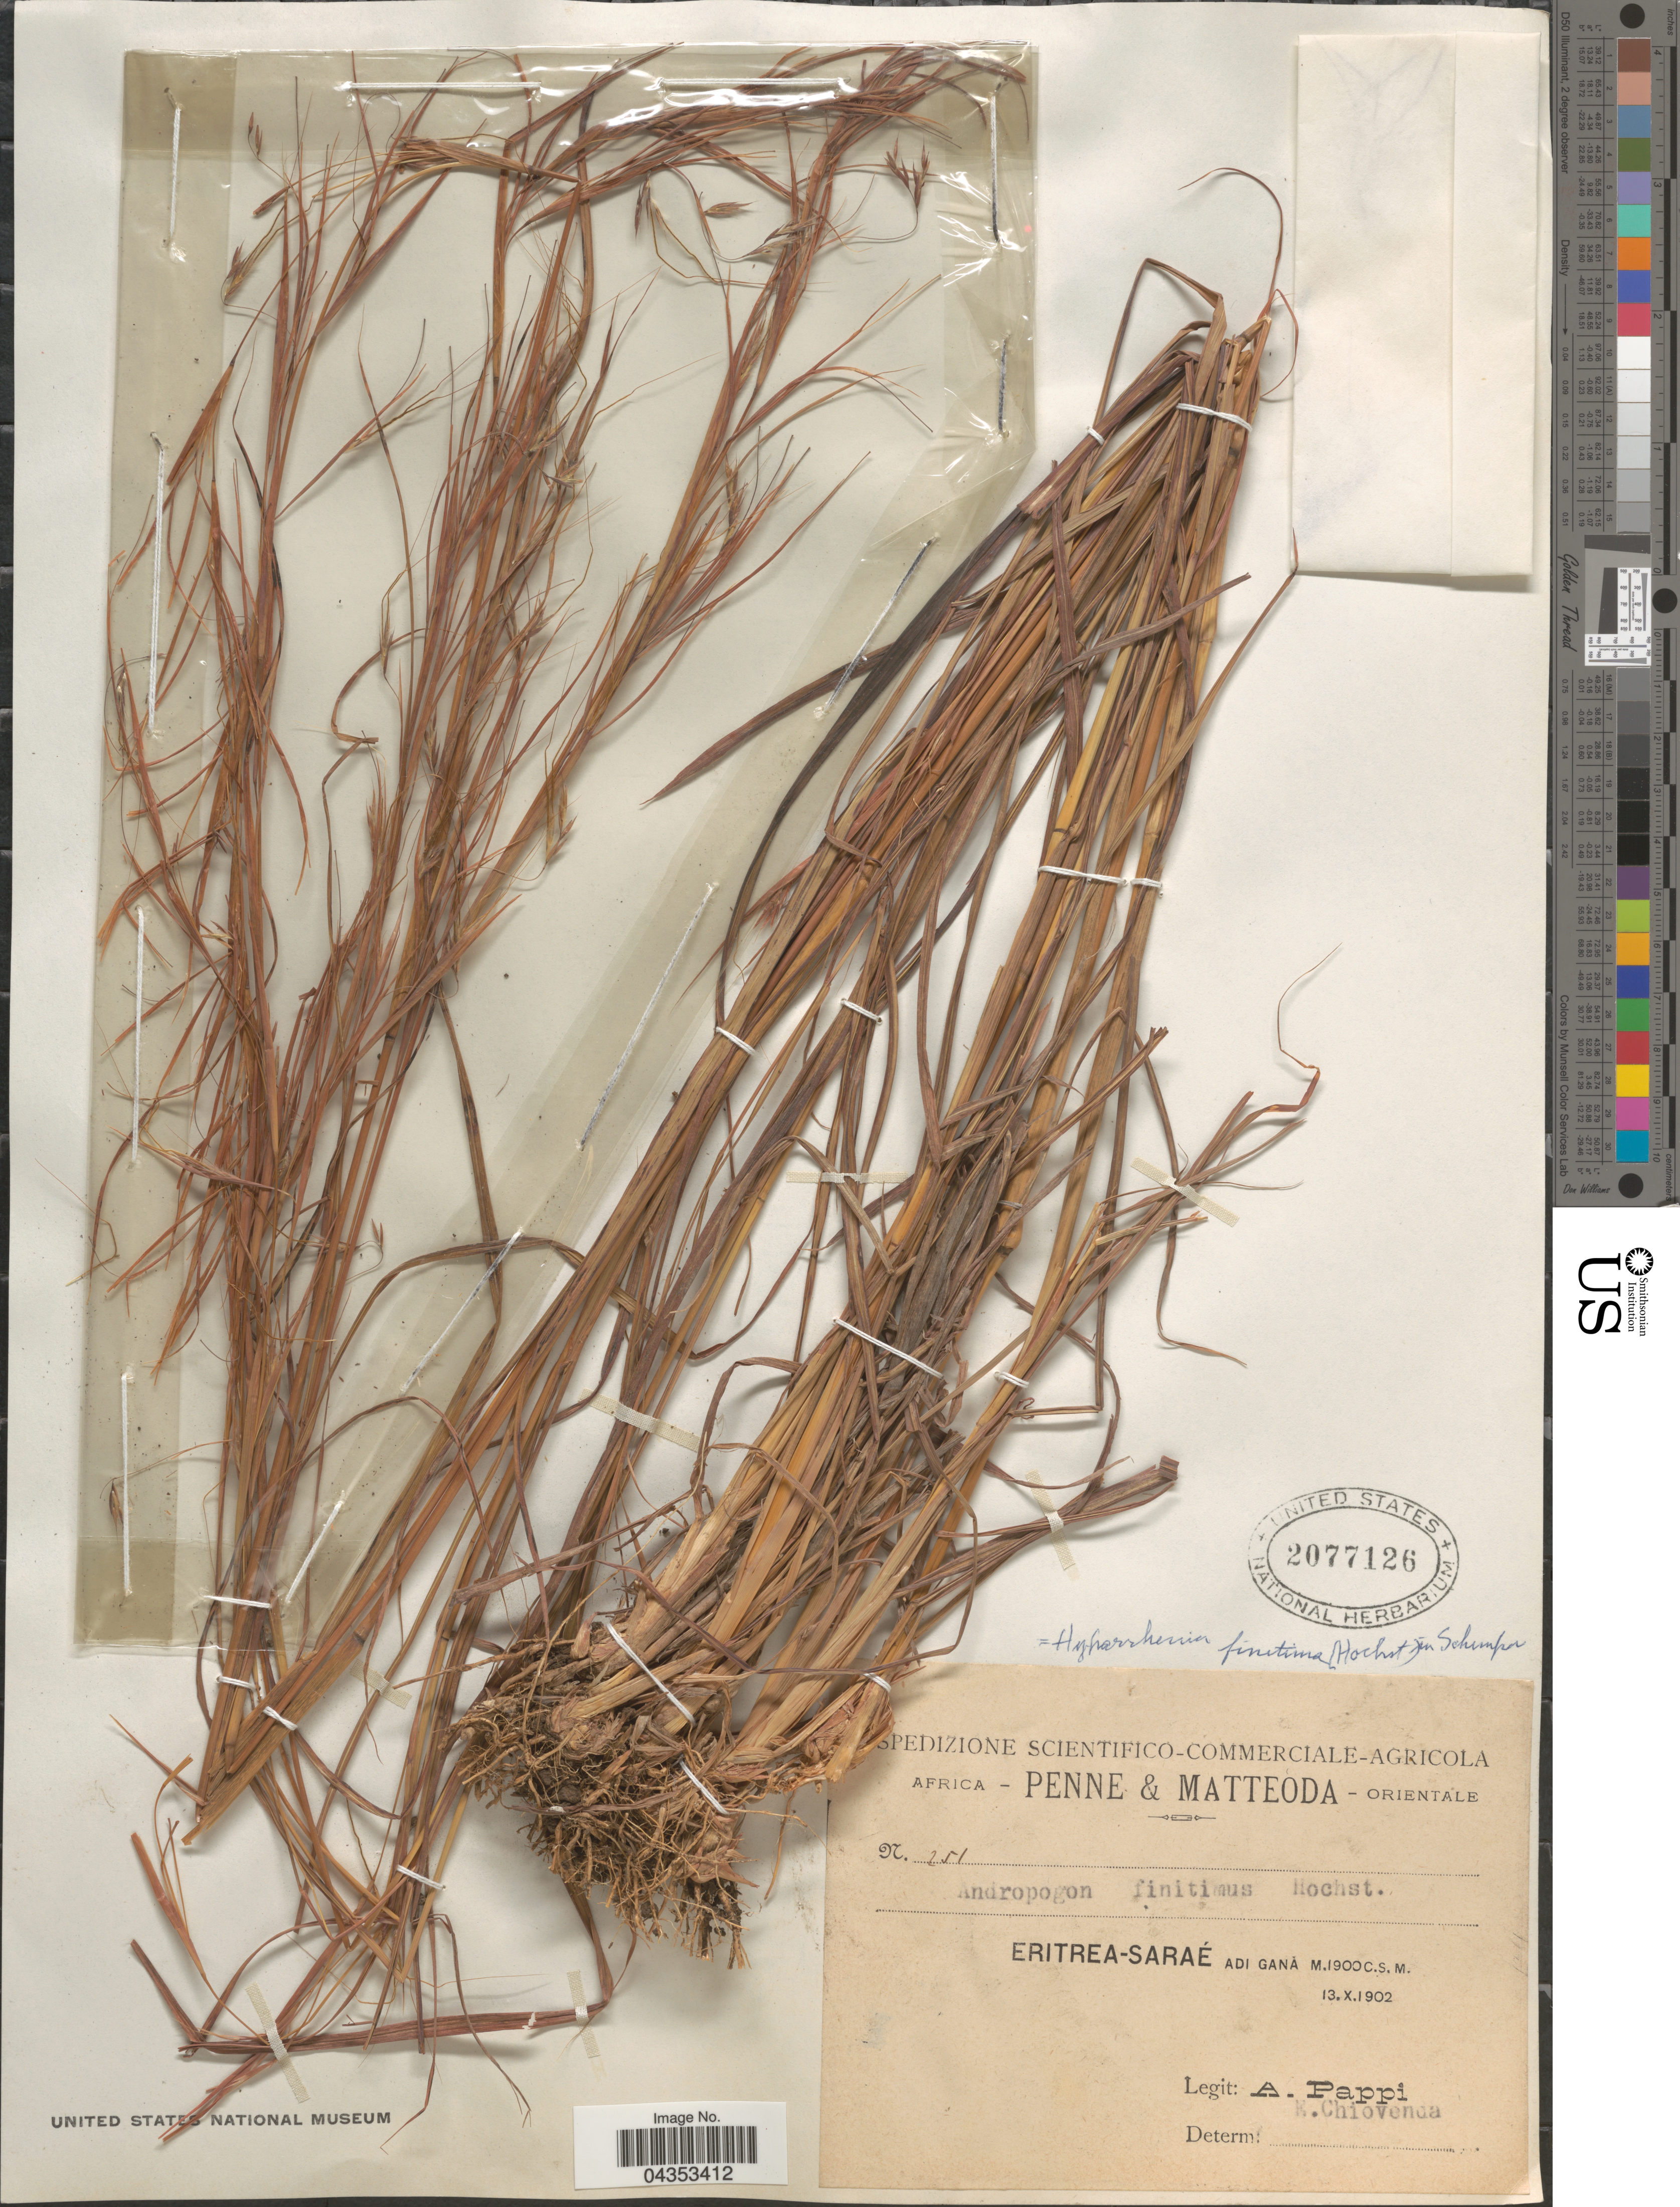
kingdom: Plantae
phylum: Tracheophyta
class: Liliopsida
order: Poales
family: Poaceae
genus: Hyparrhenia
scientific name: Hyparrhenia finitima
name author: (Hochst. ex A. Rich.) Stapf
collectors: A. Pappi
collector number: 251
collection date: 1902-10-13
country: Eritrea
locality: Africa Orientale. Saraé adi Ganà.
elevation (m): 1900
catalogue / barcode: US 2077126